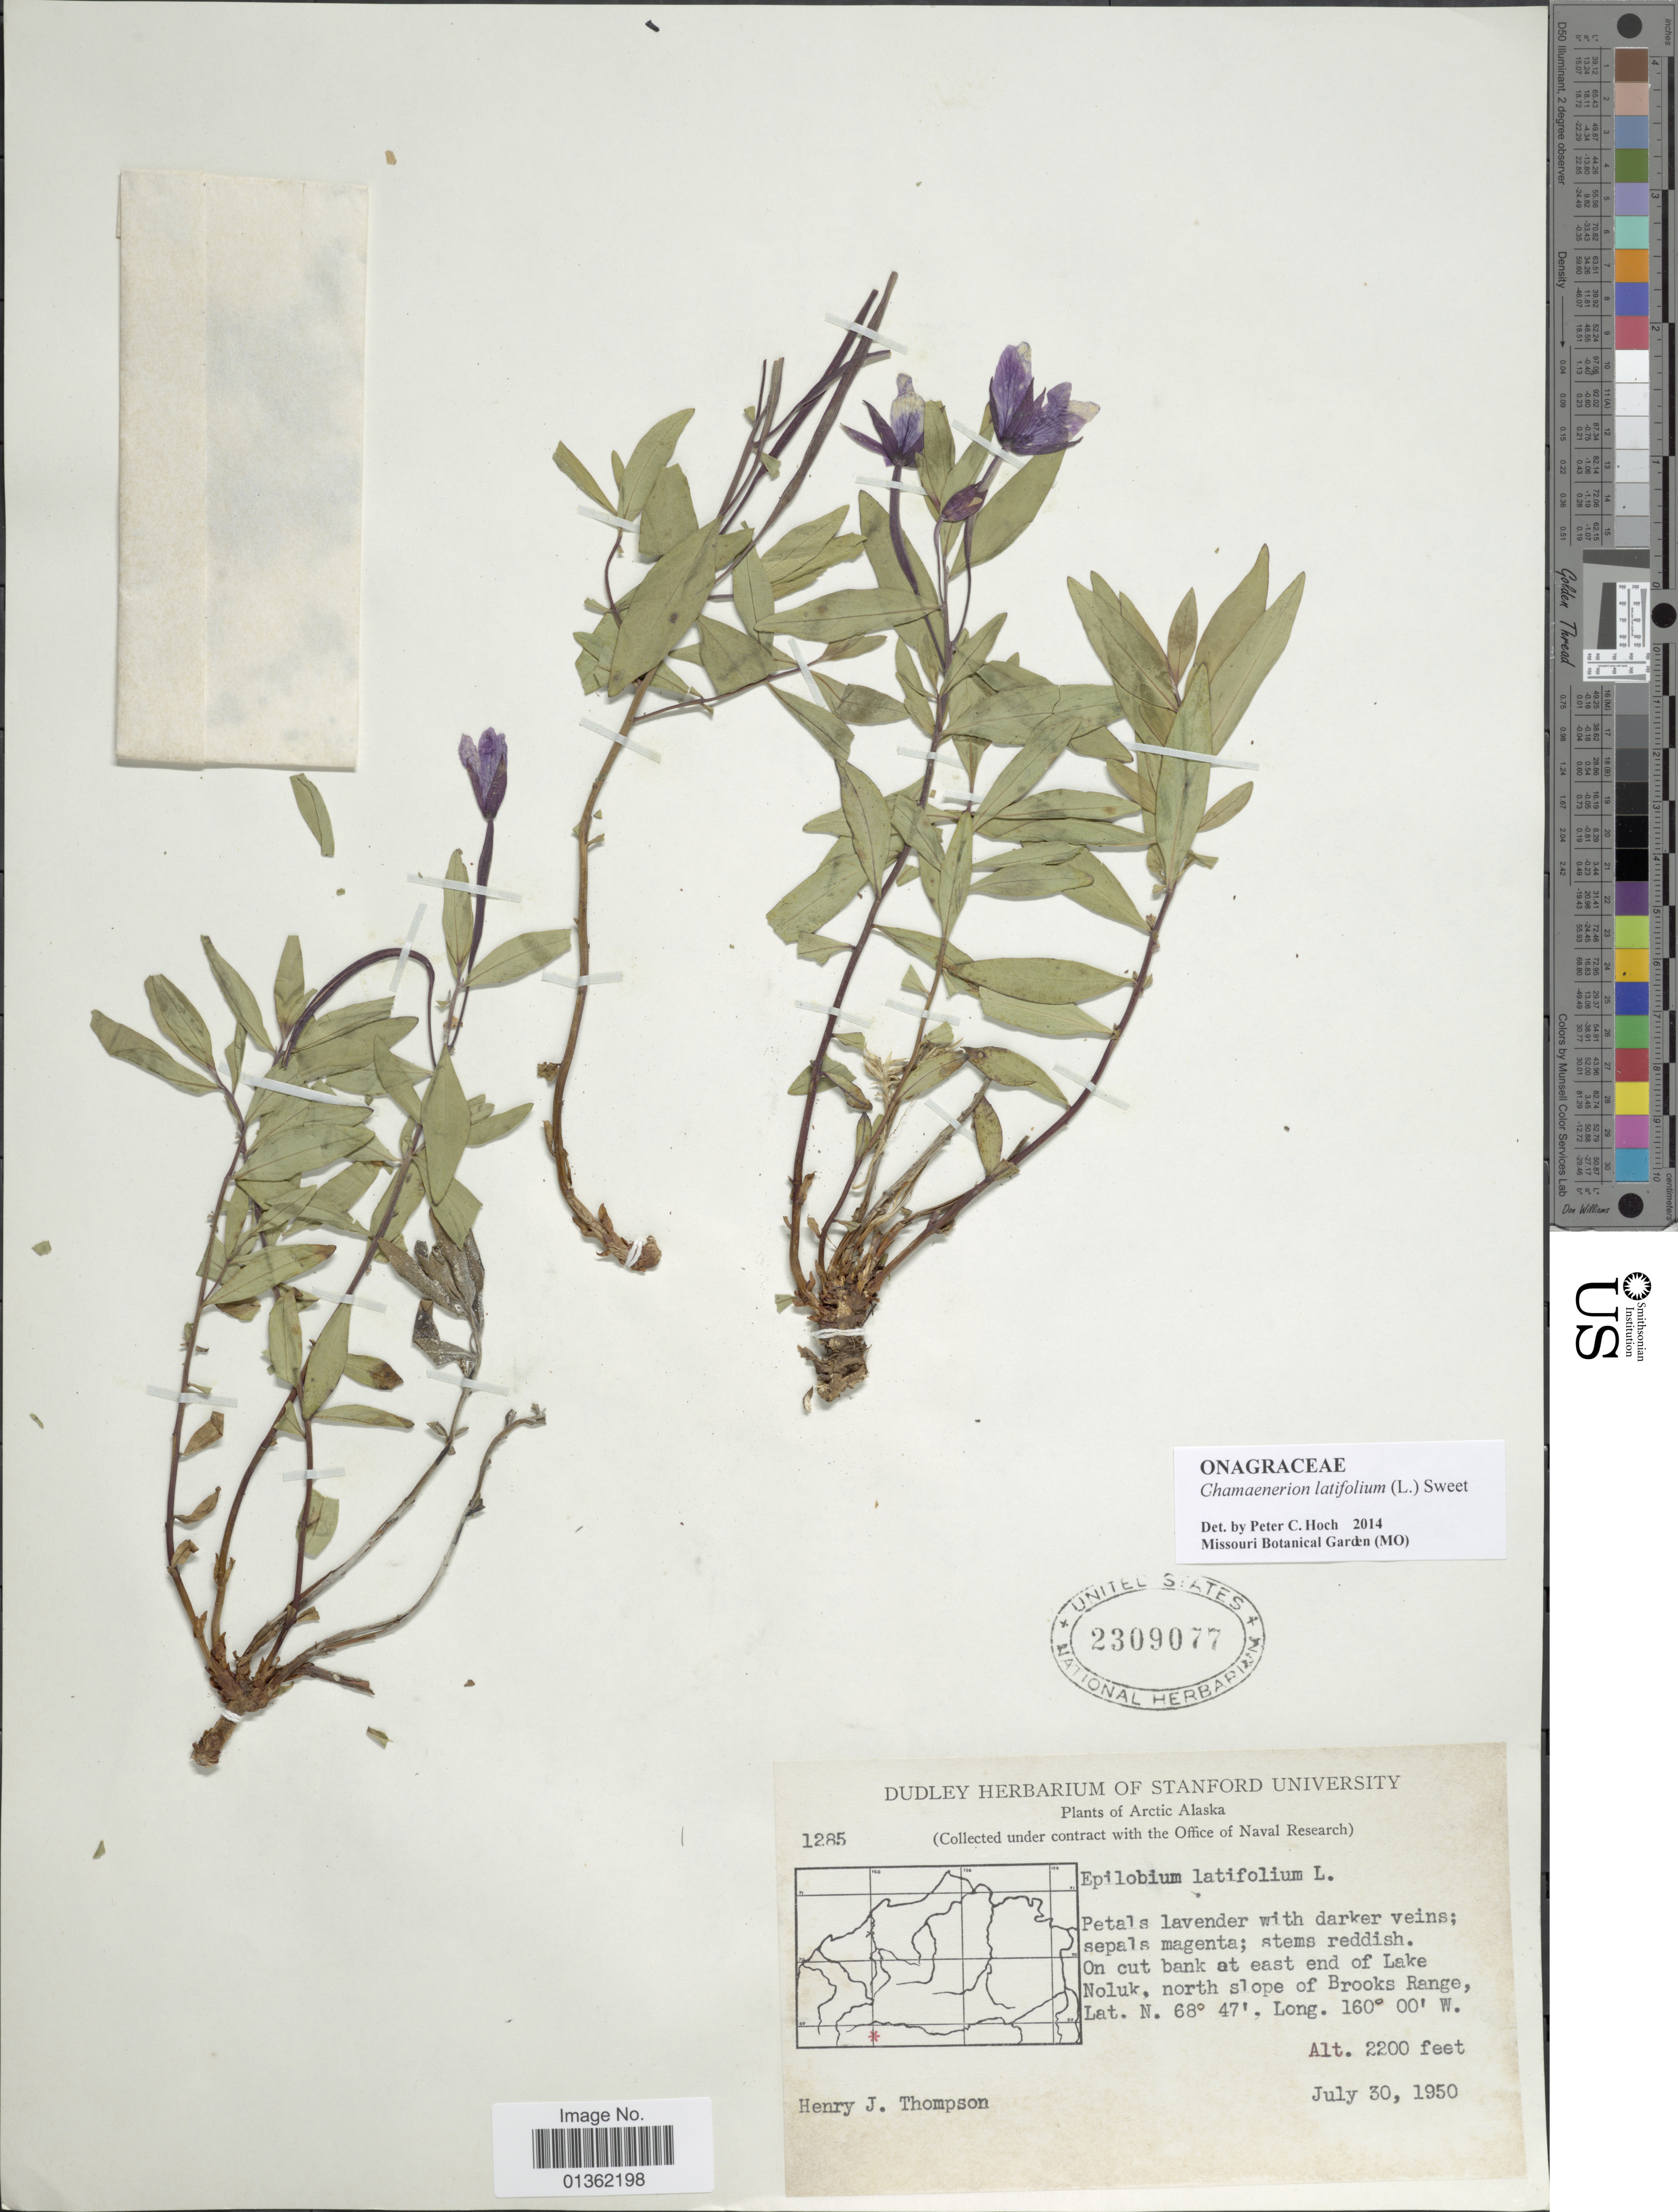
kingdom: Plantae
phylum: Tracheophyta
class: Magnoliopsida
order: Myrtales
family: Onagraceae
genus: Chamaenerion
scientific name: Chamaenerion latifolium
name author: (L.) Th. Fr. & Lange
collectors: H. J. Thompson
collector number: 1285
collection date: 1950-07-30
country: United States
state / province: Alaska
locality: Arctic Alaska. On cut bank at east end of Lake Noluk, north slope of Brooks Range.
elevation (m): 671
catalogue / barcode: US 2309077